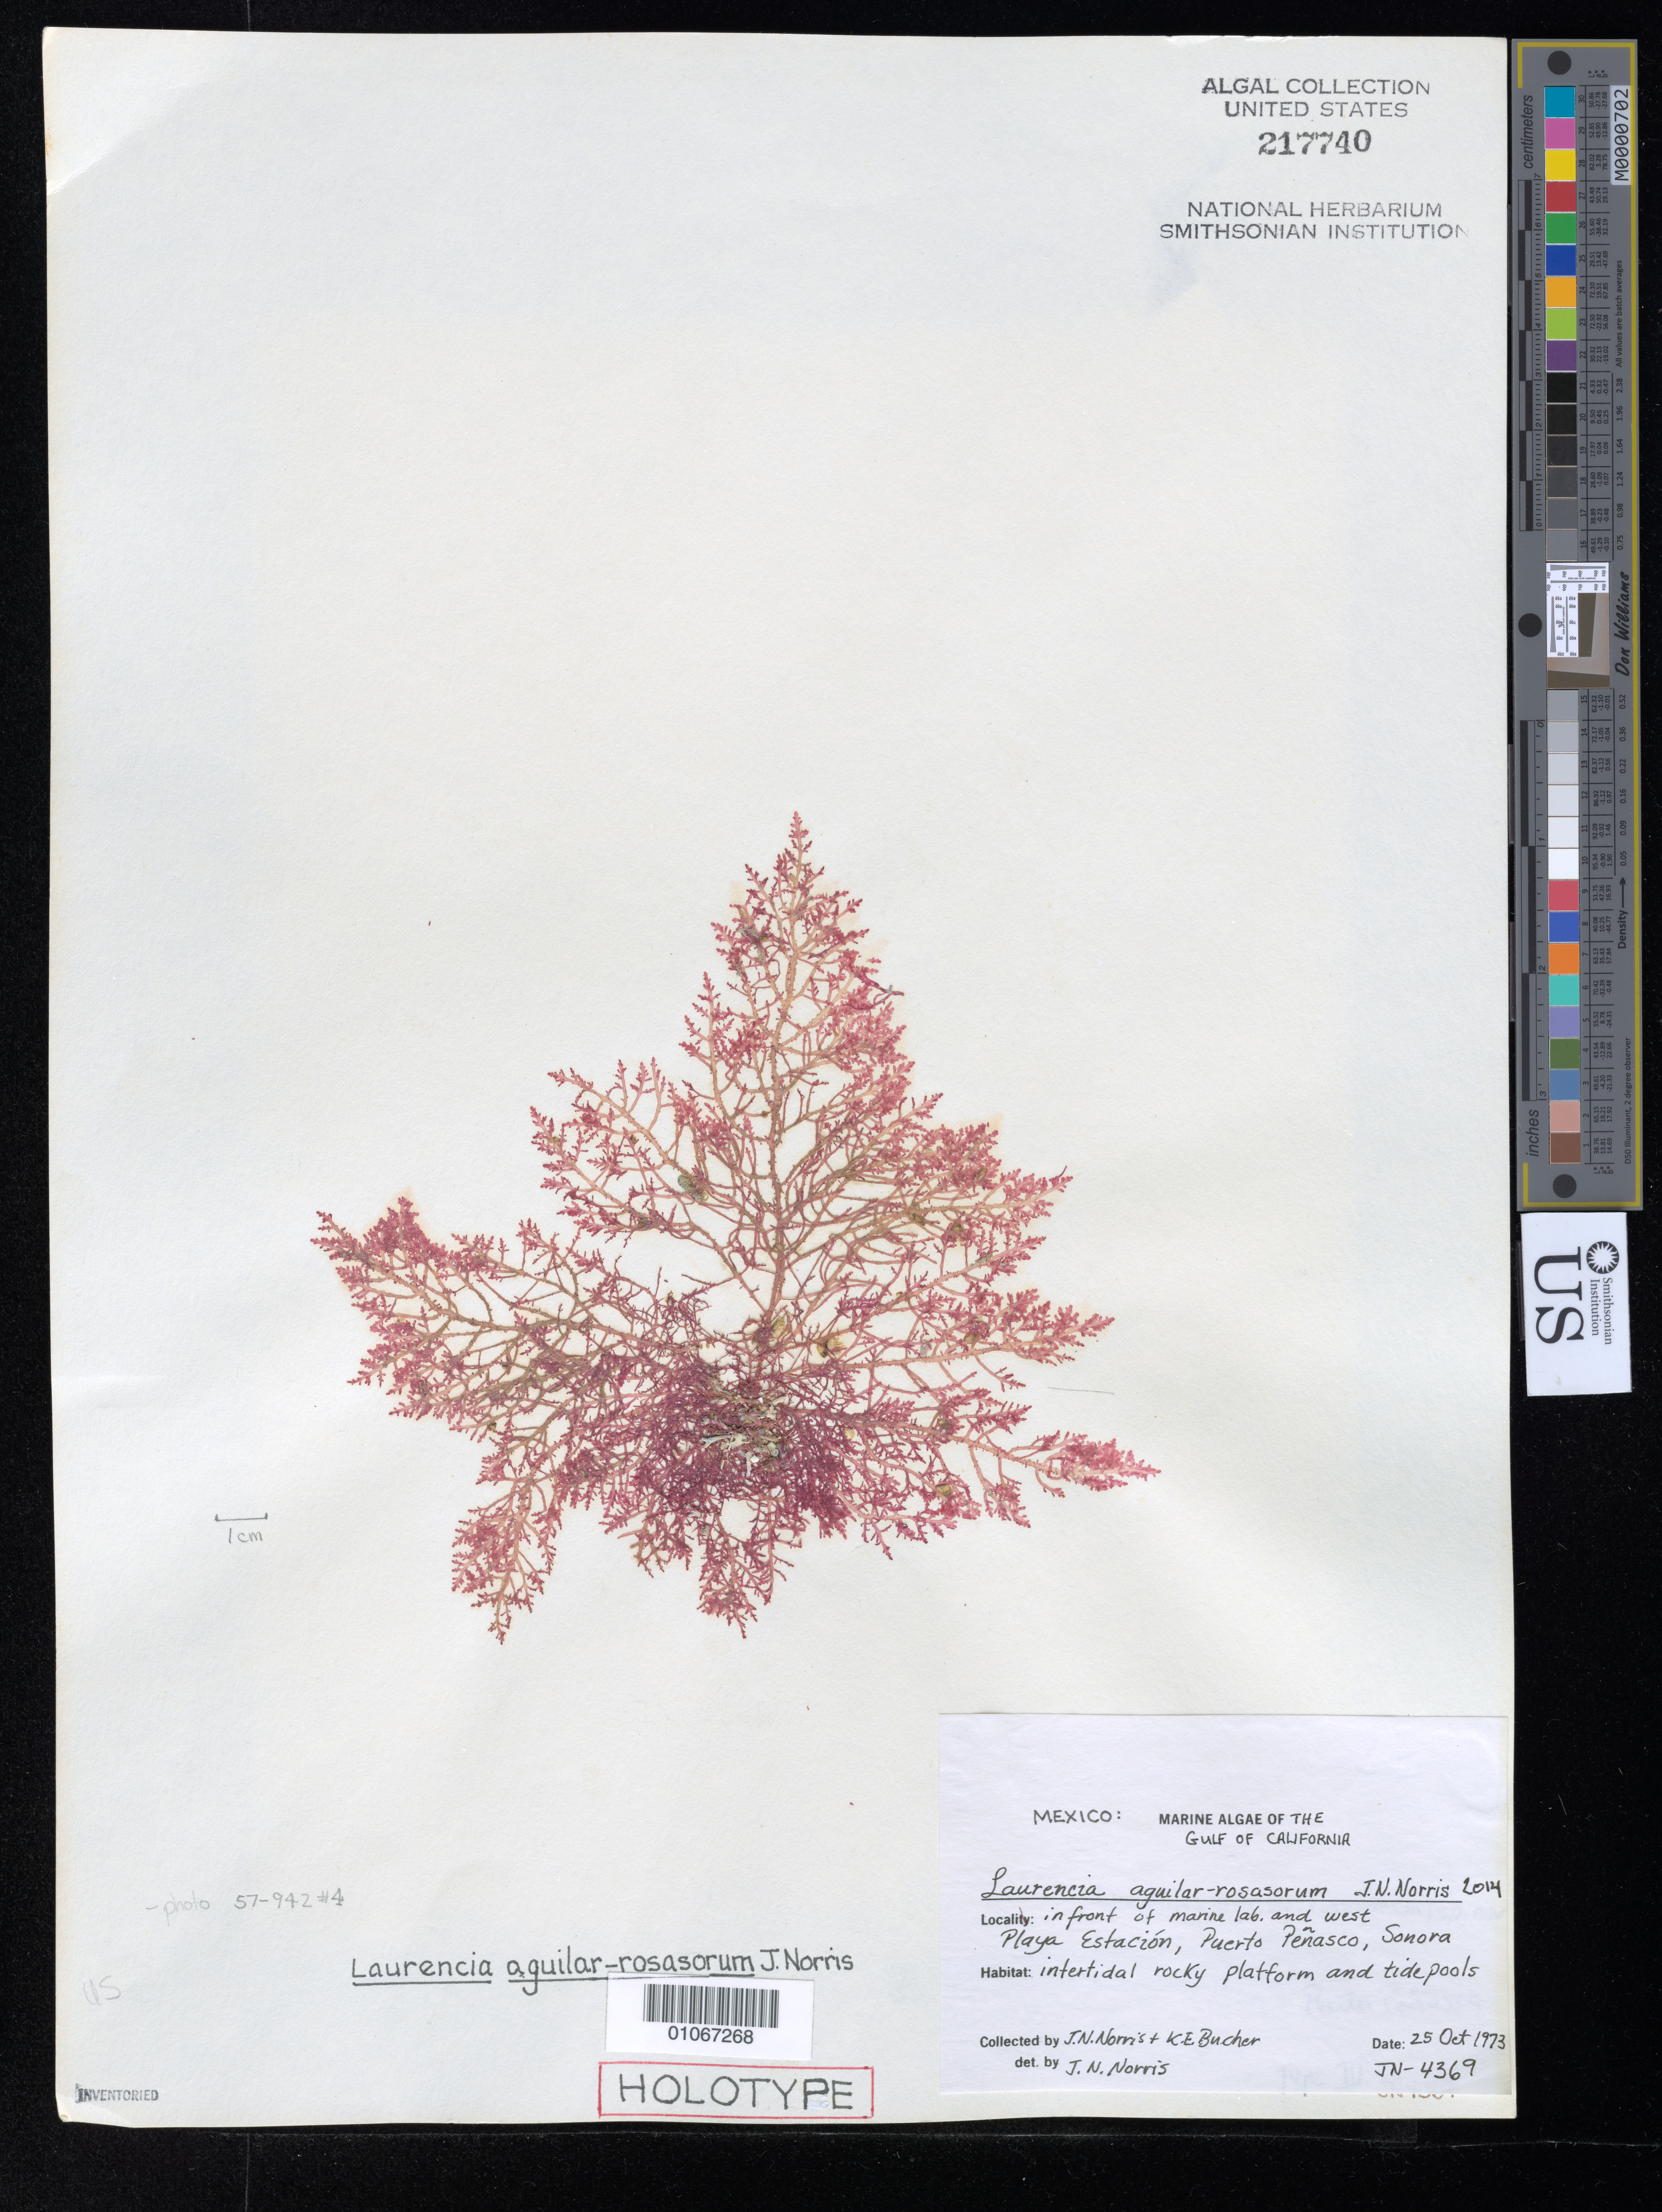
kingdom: Plantae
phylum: Rhodophyta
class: Florideophyceae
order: Ceramiales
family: Rhodomelaceae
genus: Laurencia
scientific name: Laurencia aguilar-rosasorum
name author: J.N. Norris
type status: Holotype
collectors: J. N. Norris & K. E. Bucher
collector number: JN-4369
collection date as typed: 25 Oct 1973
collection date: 1973-10-25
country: Mexico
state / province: Sonora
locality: Playa Estacion, Puerto Penasco, marine laboratory station shore.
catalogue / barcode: US 217740